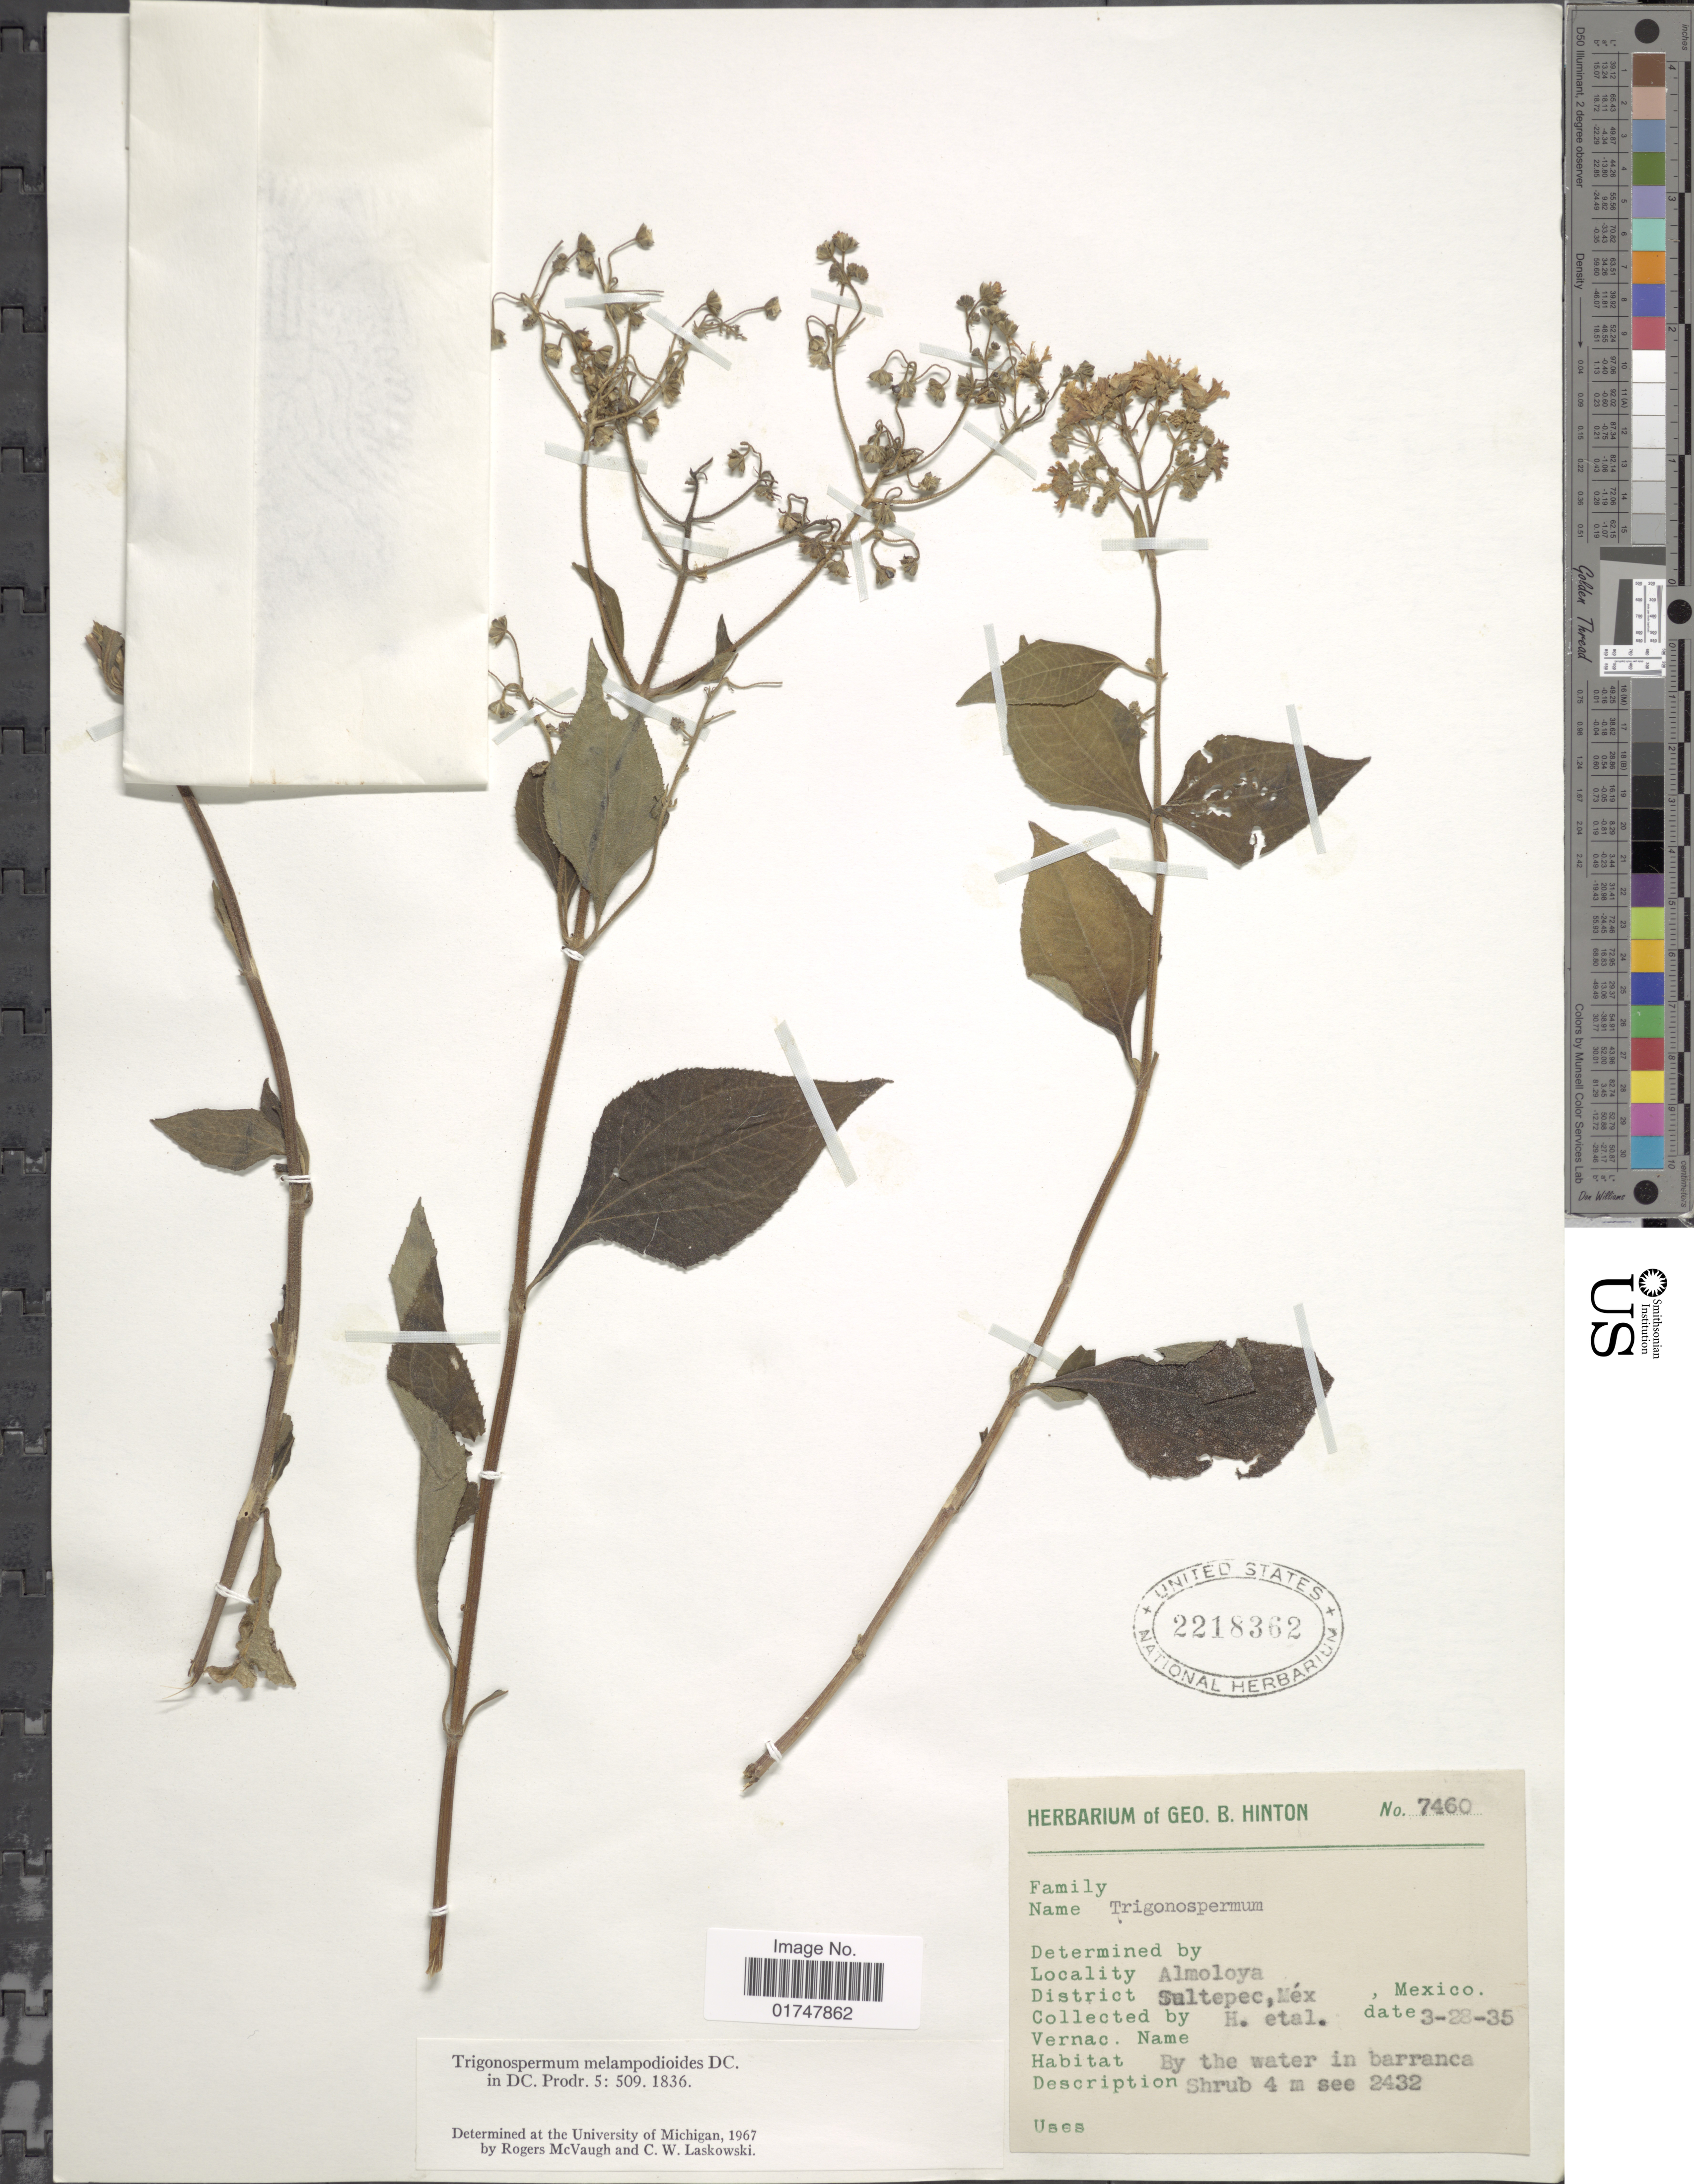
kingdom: Plantae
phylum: Tracheophyta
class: Magnoliopsida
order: Asterales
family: Asteraceae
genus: Trigonospermum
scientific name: Trigonospermum melampodioides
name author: DC.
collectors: G. B. Hinton & et al.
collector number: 7460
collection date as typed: Transcribed d/m/y: 28/3/35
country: Mexico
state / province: México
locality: Almoloya, District Sultepec, by the water in barranca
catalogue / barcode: US 2218362